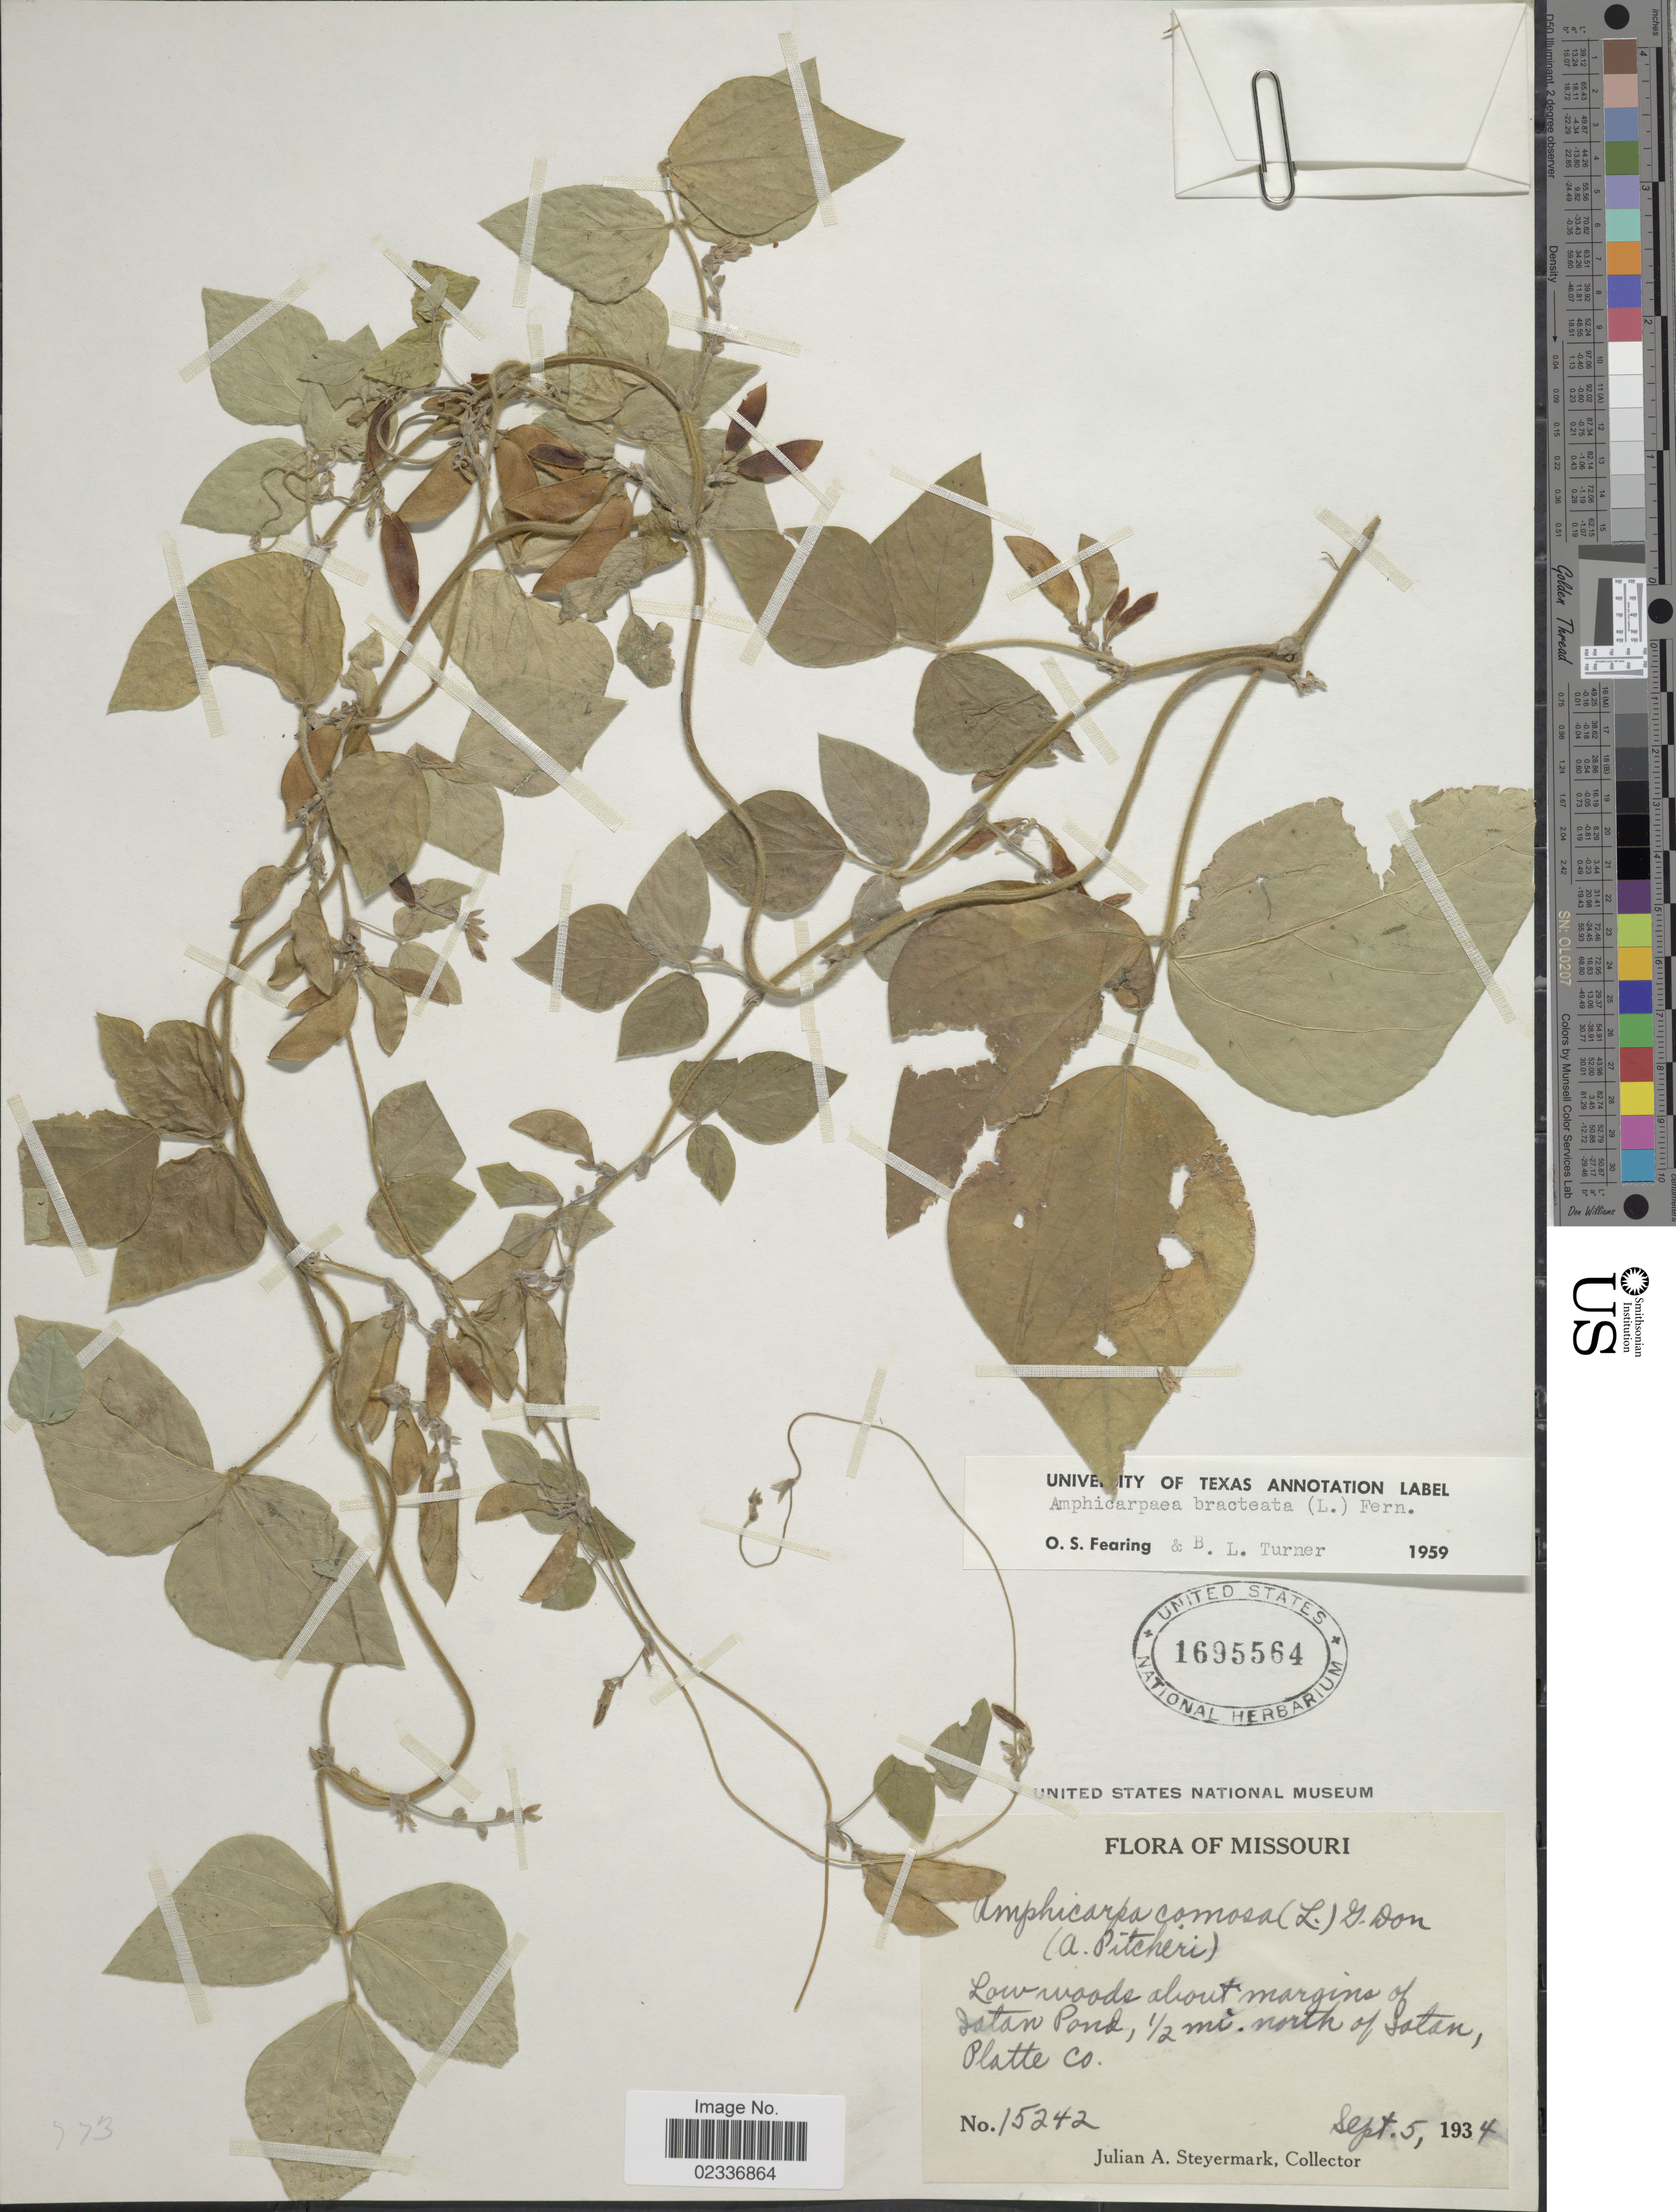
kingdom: Plantae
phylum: Tracheophyta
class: Magnoliopsida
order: Fabales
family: Fabaceae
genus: Amphicarpaea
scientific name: Amphicarpaea bracteata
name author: (L.) Fernald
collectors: J. Steyermark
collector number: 15242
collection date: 1934-09-05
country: United States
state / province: Missouri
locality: About margin of Iatan Pond, 1/2 mi north of Iatan, Platte Co.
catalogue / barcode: US 1695564